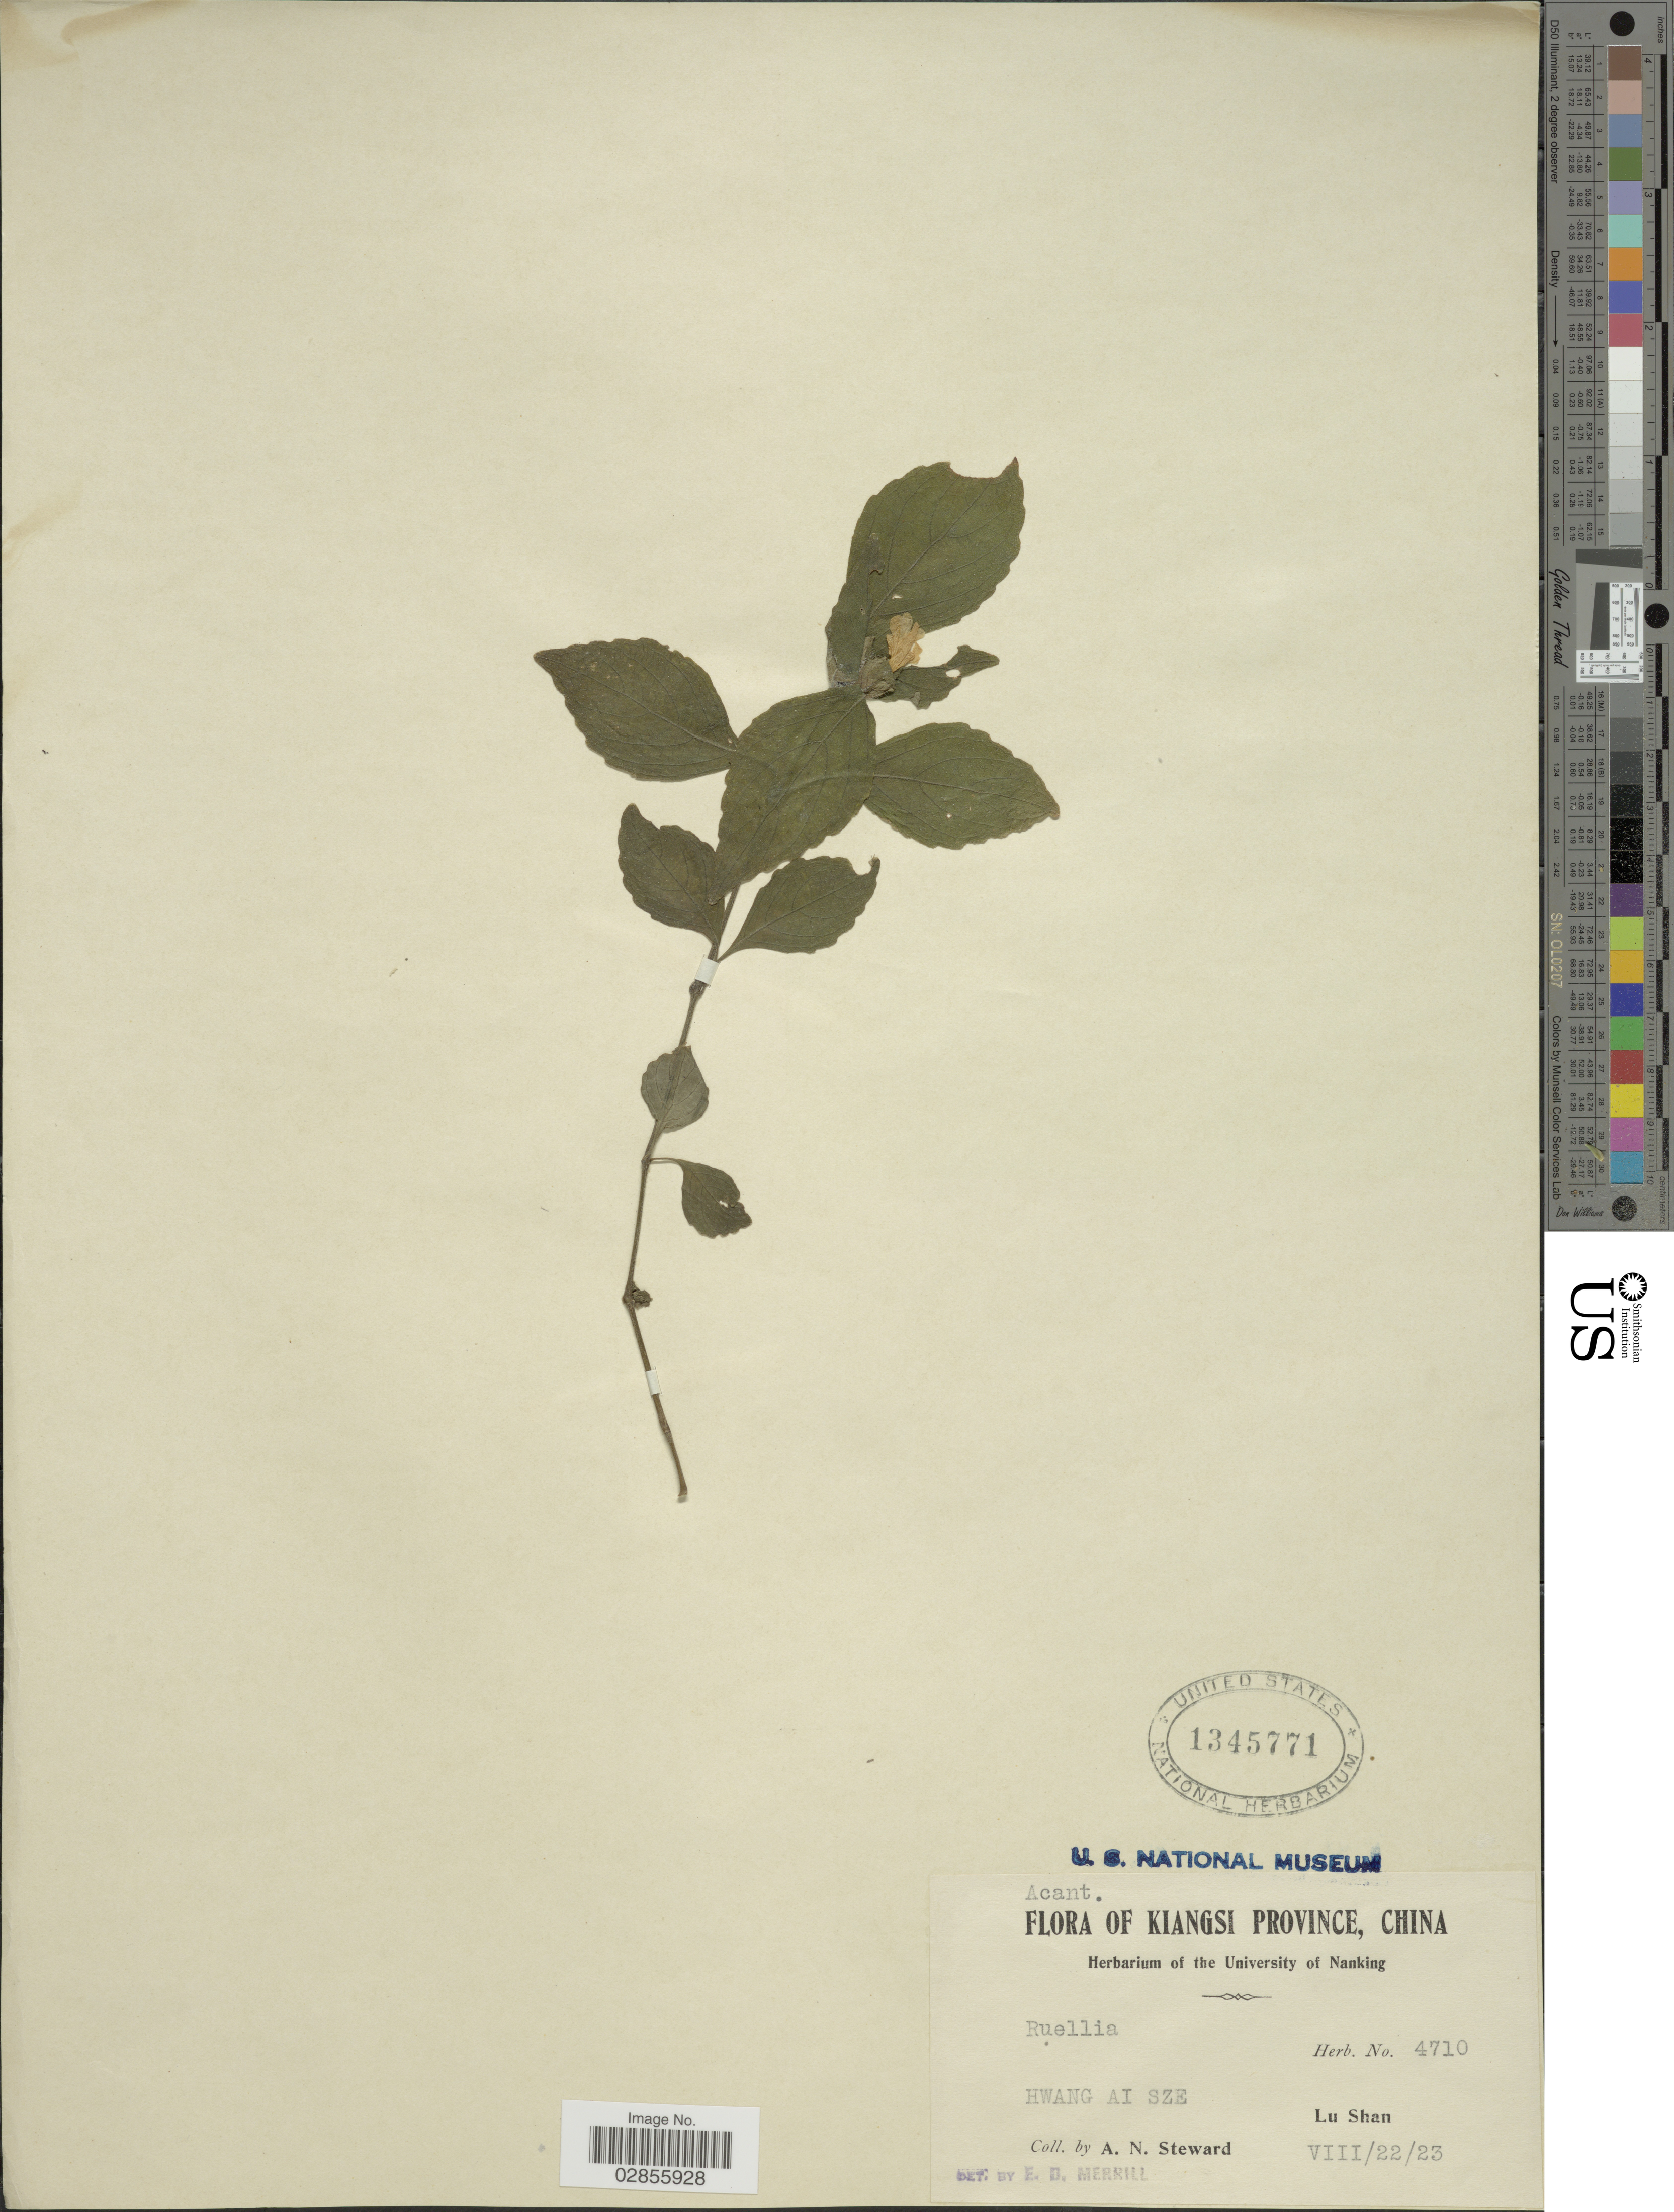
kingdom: Plantae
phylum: Tracheophyta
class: Magnoliopsida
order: Lamiales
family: Acanthaceae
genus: Hemigraphis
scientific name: Hemigraphis sp.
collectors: A. N. Steward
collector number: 4710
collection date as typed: Transcribed d/m/y: 22/8/23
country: China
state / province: Jiangxi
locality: Kiangsi Province. Hwang Ai Sze.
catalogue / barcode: US 1345771